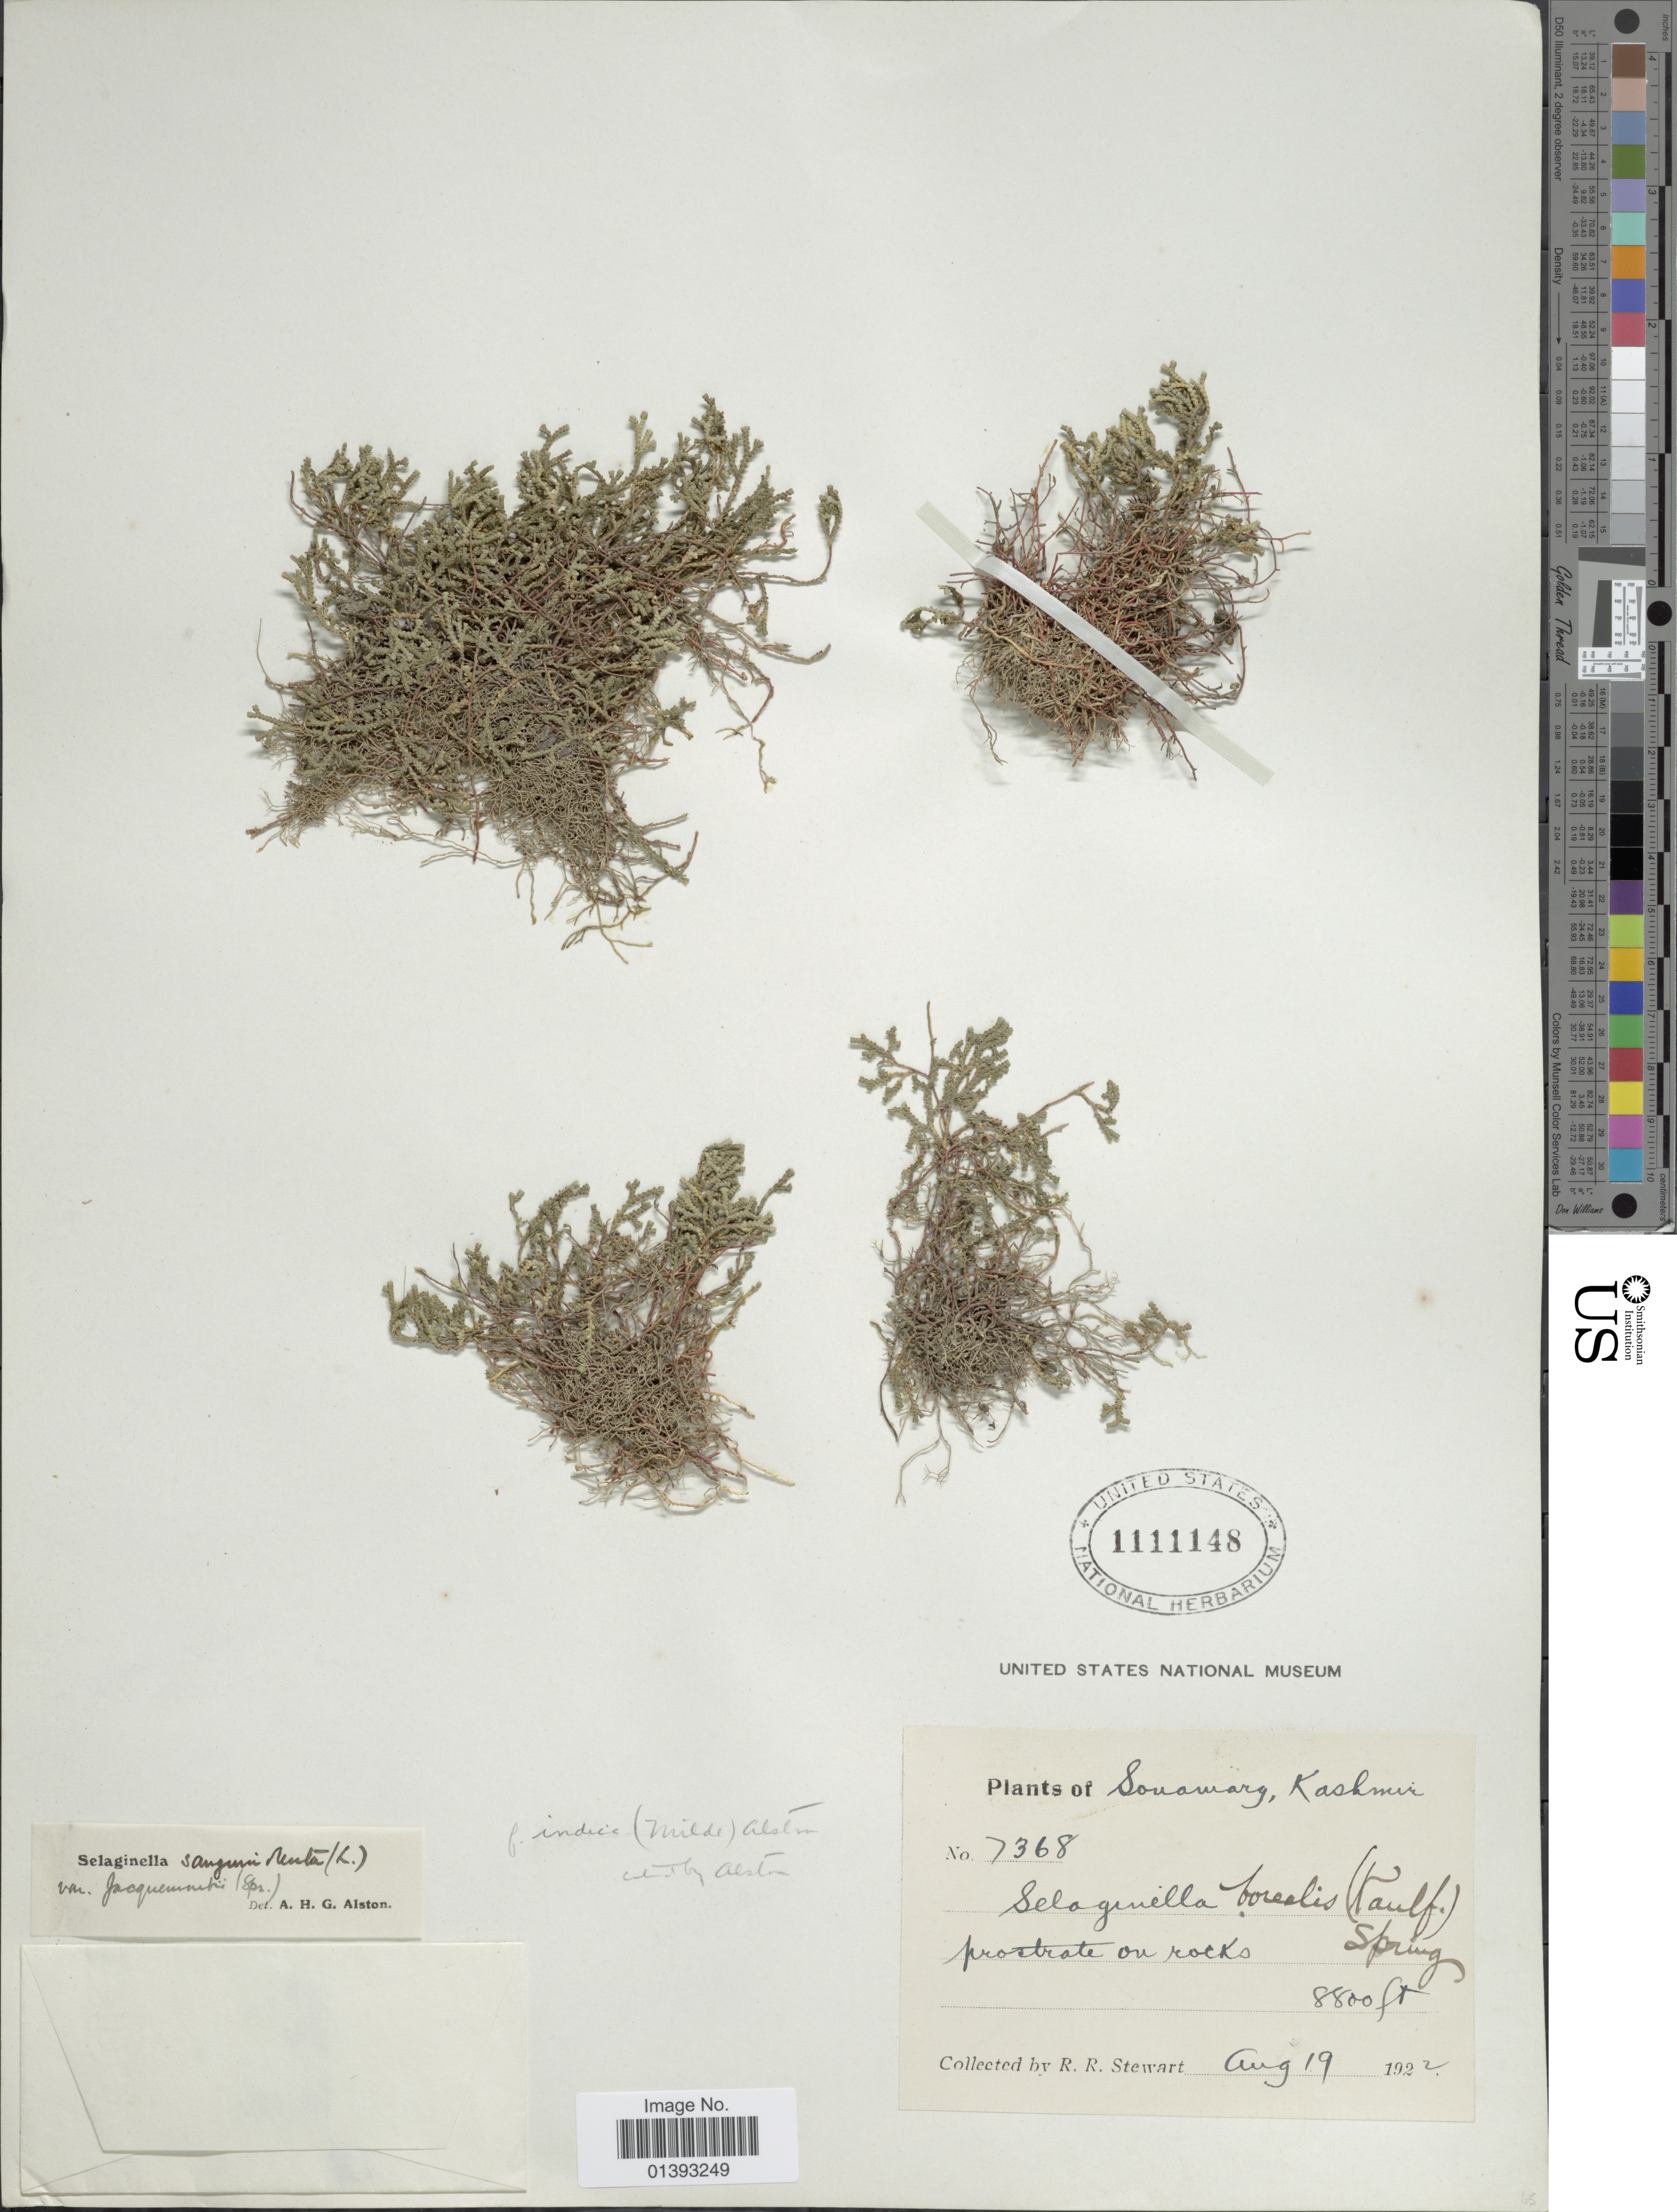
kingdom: Plantae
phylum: Tracheophyta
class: Lycopodiopsida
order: Selaginellales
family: Selaginellaceae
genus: Selaginella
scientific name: Selaginella sanguinolenta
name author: (L.) Spring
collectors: R. R. Stewart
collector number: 7368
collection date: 1922-08-19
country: India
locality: Sonamarg, kashmir,prostrate on rocks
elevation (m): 2682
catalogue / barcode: US 1111148